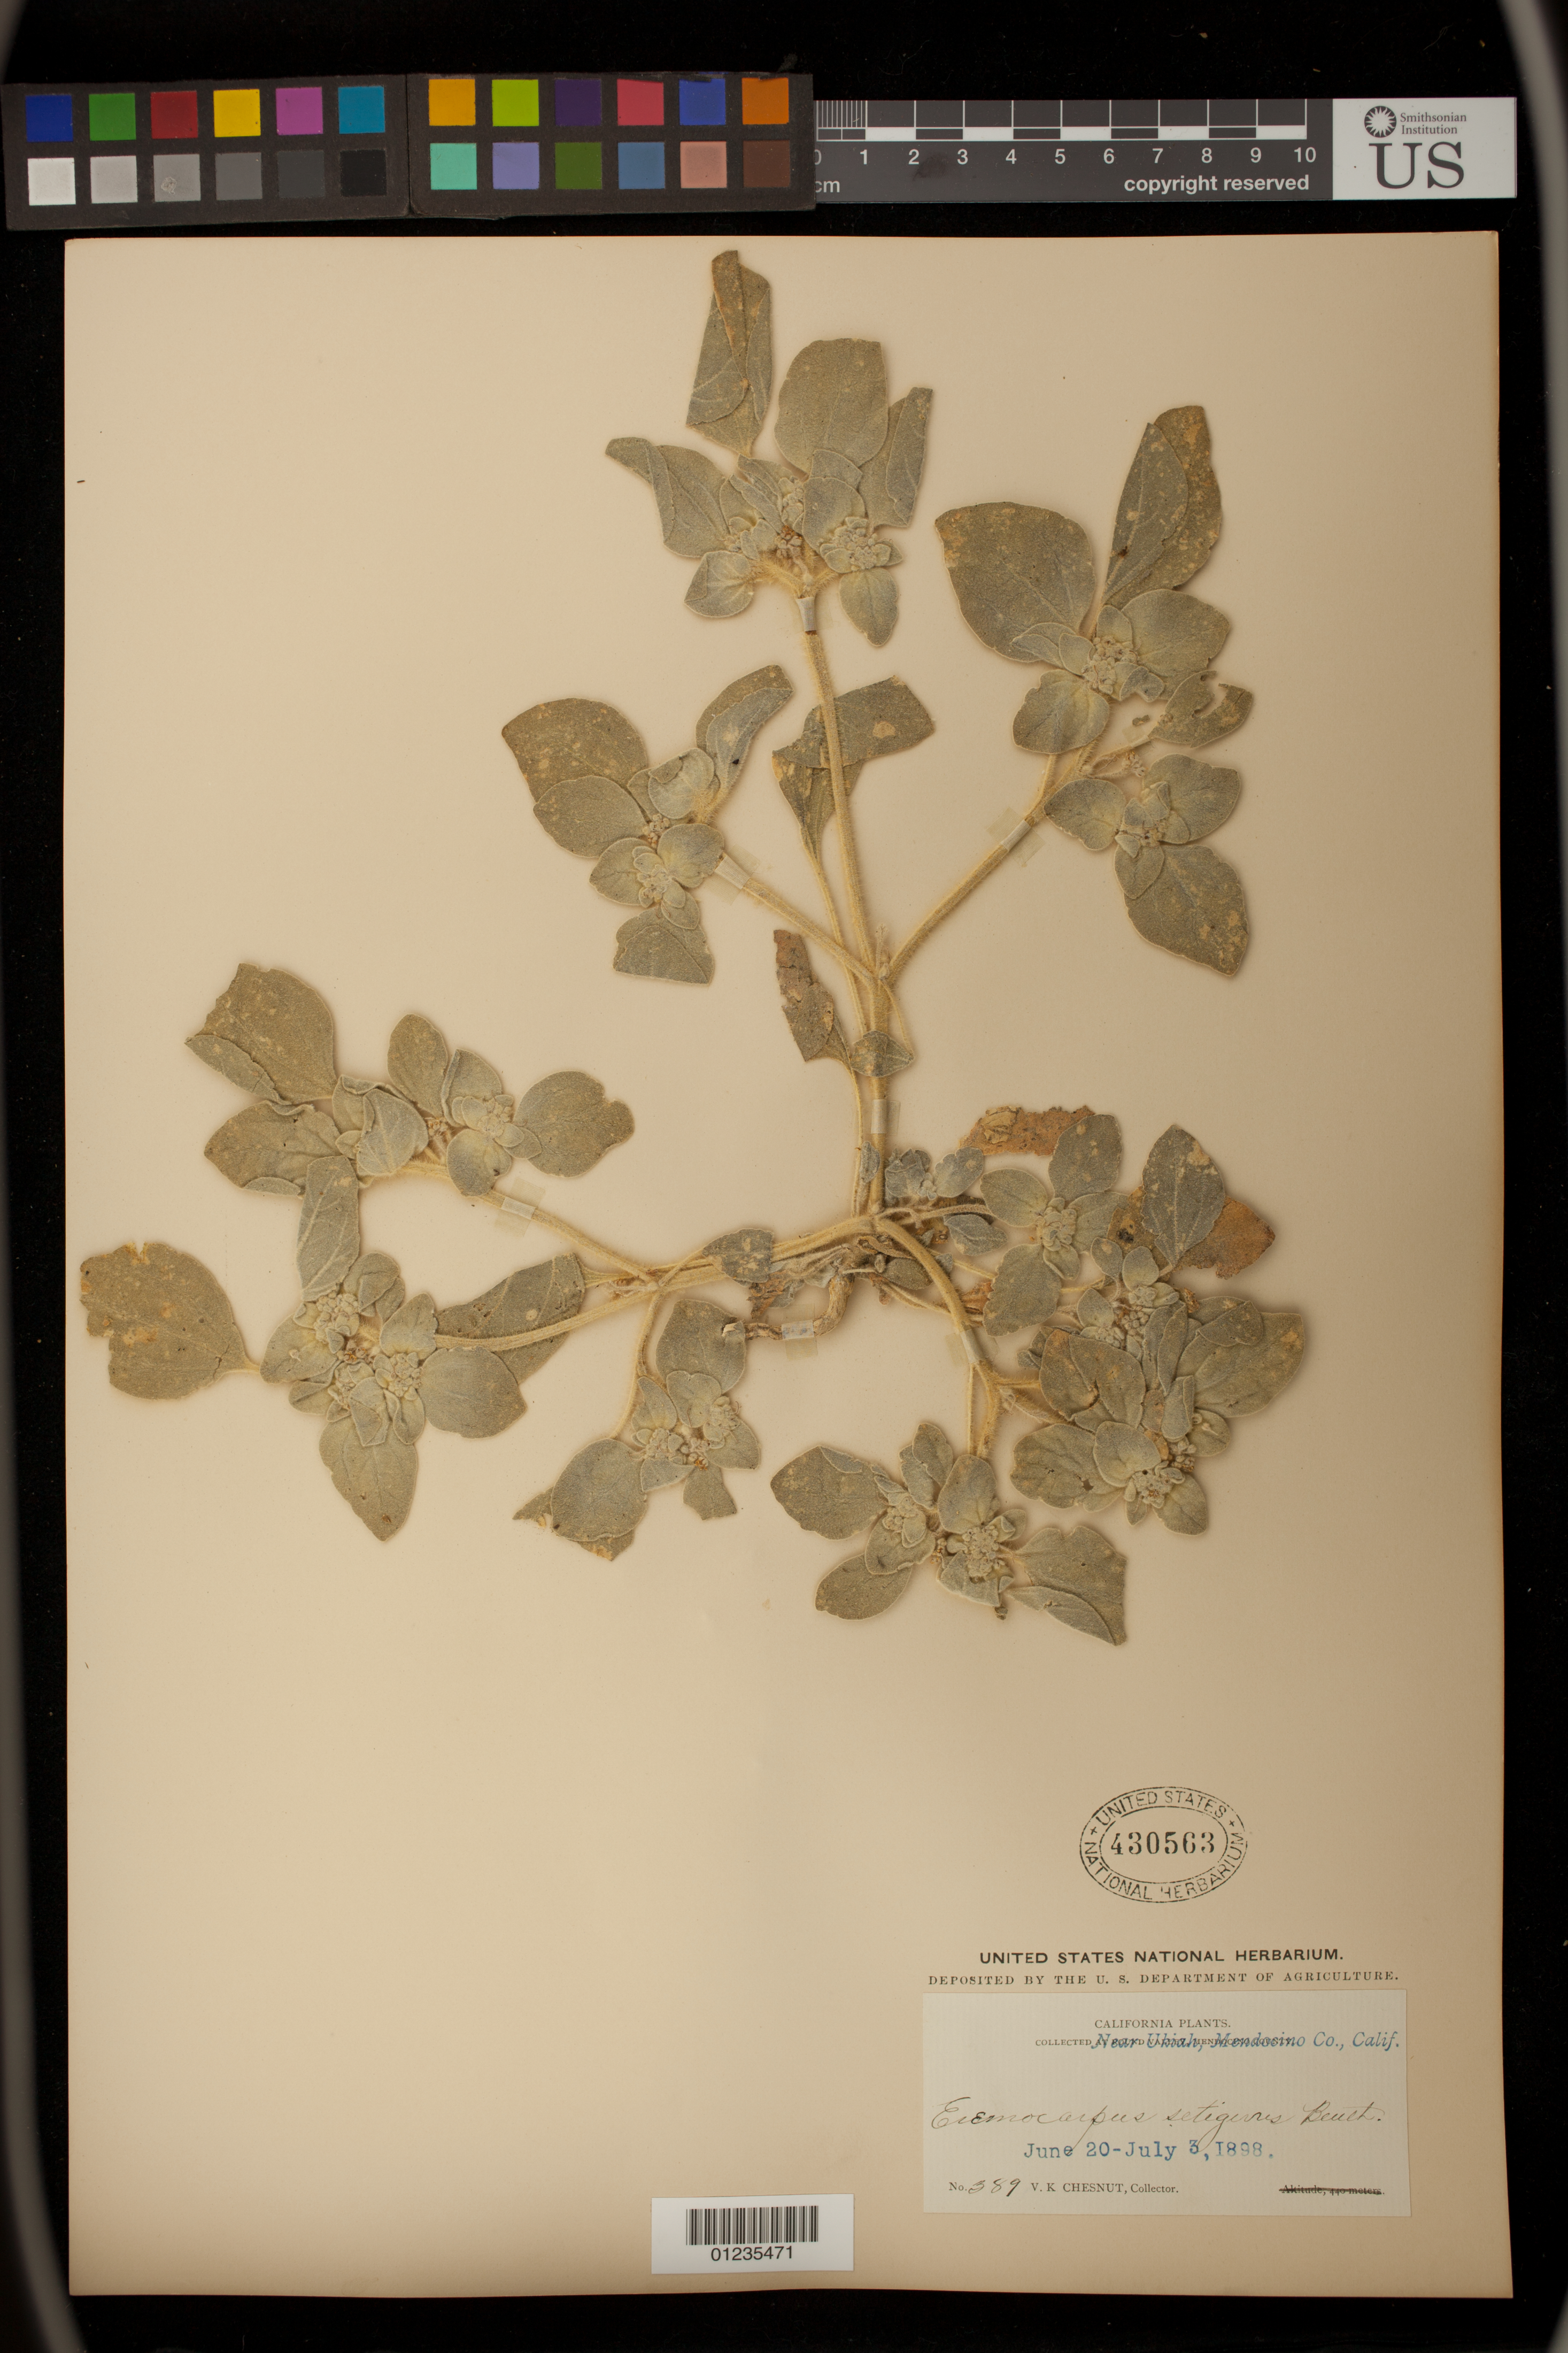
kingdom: Plantae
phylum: Tracheophyta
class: Magnoliopsida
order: Malpighiales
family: Euphorbiaceae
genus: Eremocarpus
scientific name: Eremocarpus setigerus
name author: (Hook.) Benth.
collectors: V. K. Chesnut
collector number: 389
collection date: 1898-06-20/1898-07-03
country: United States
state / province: California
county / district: Mendocino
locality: Near Ukiah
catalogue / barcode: US 430563